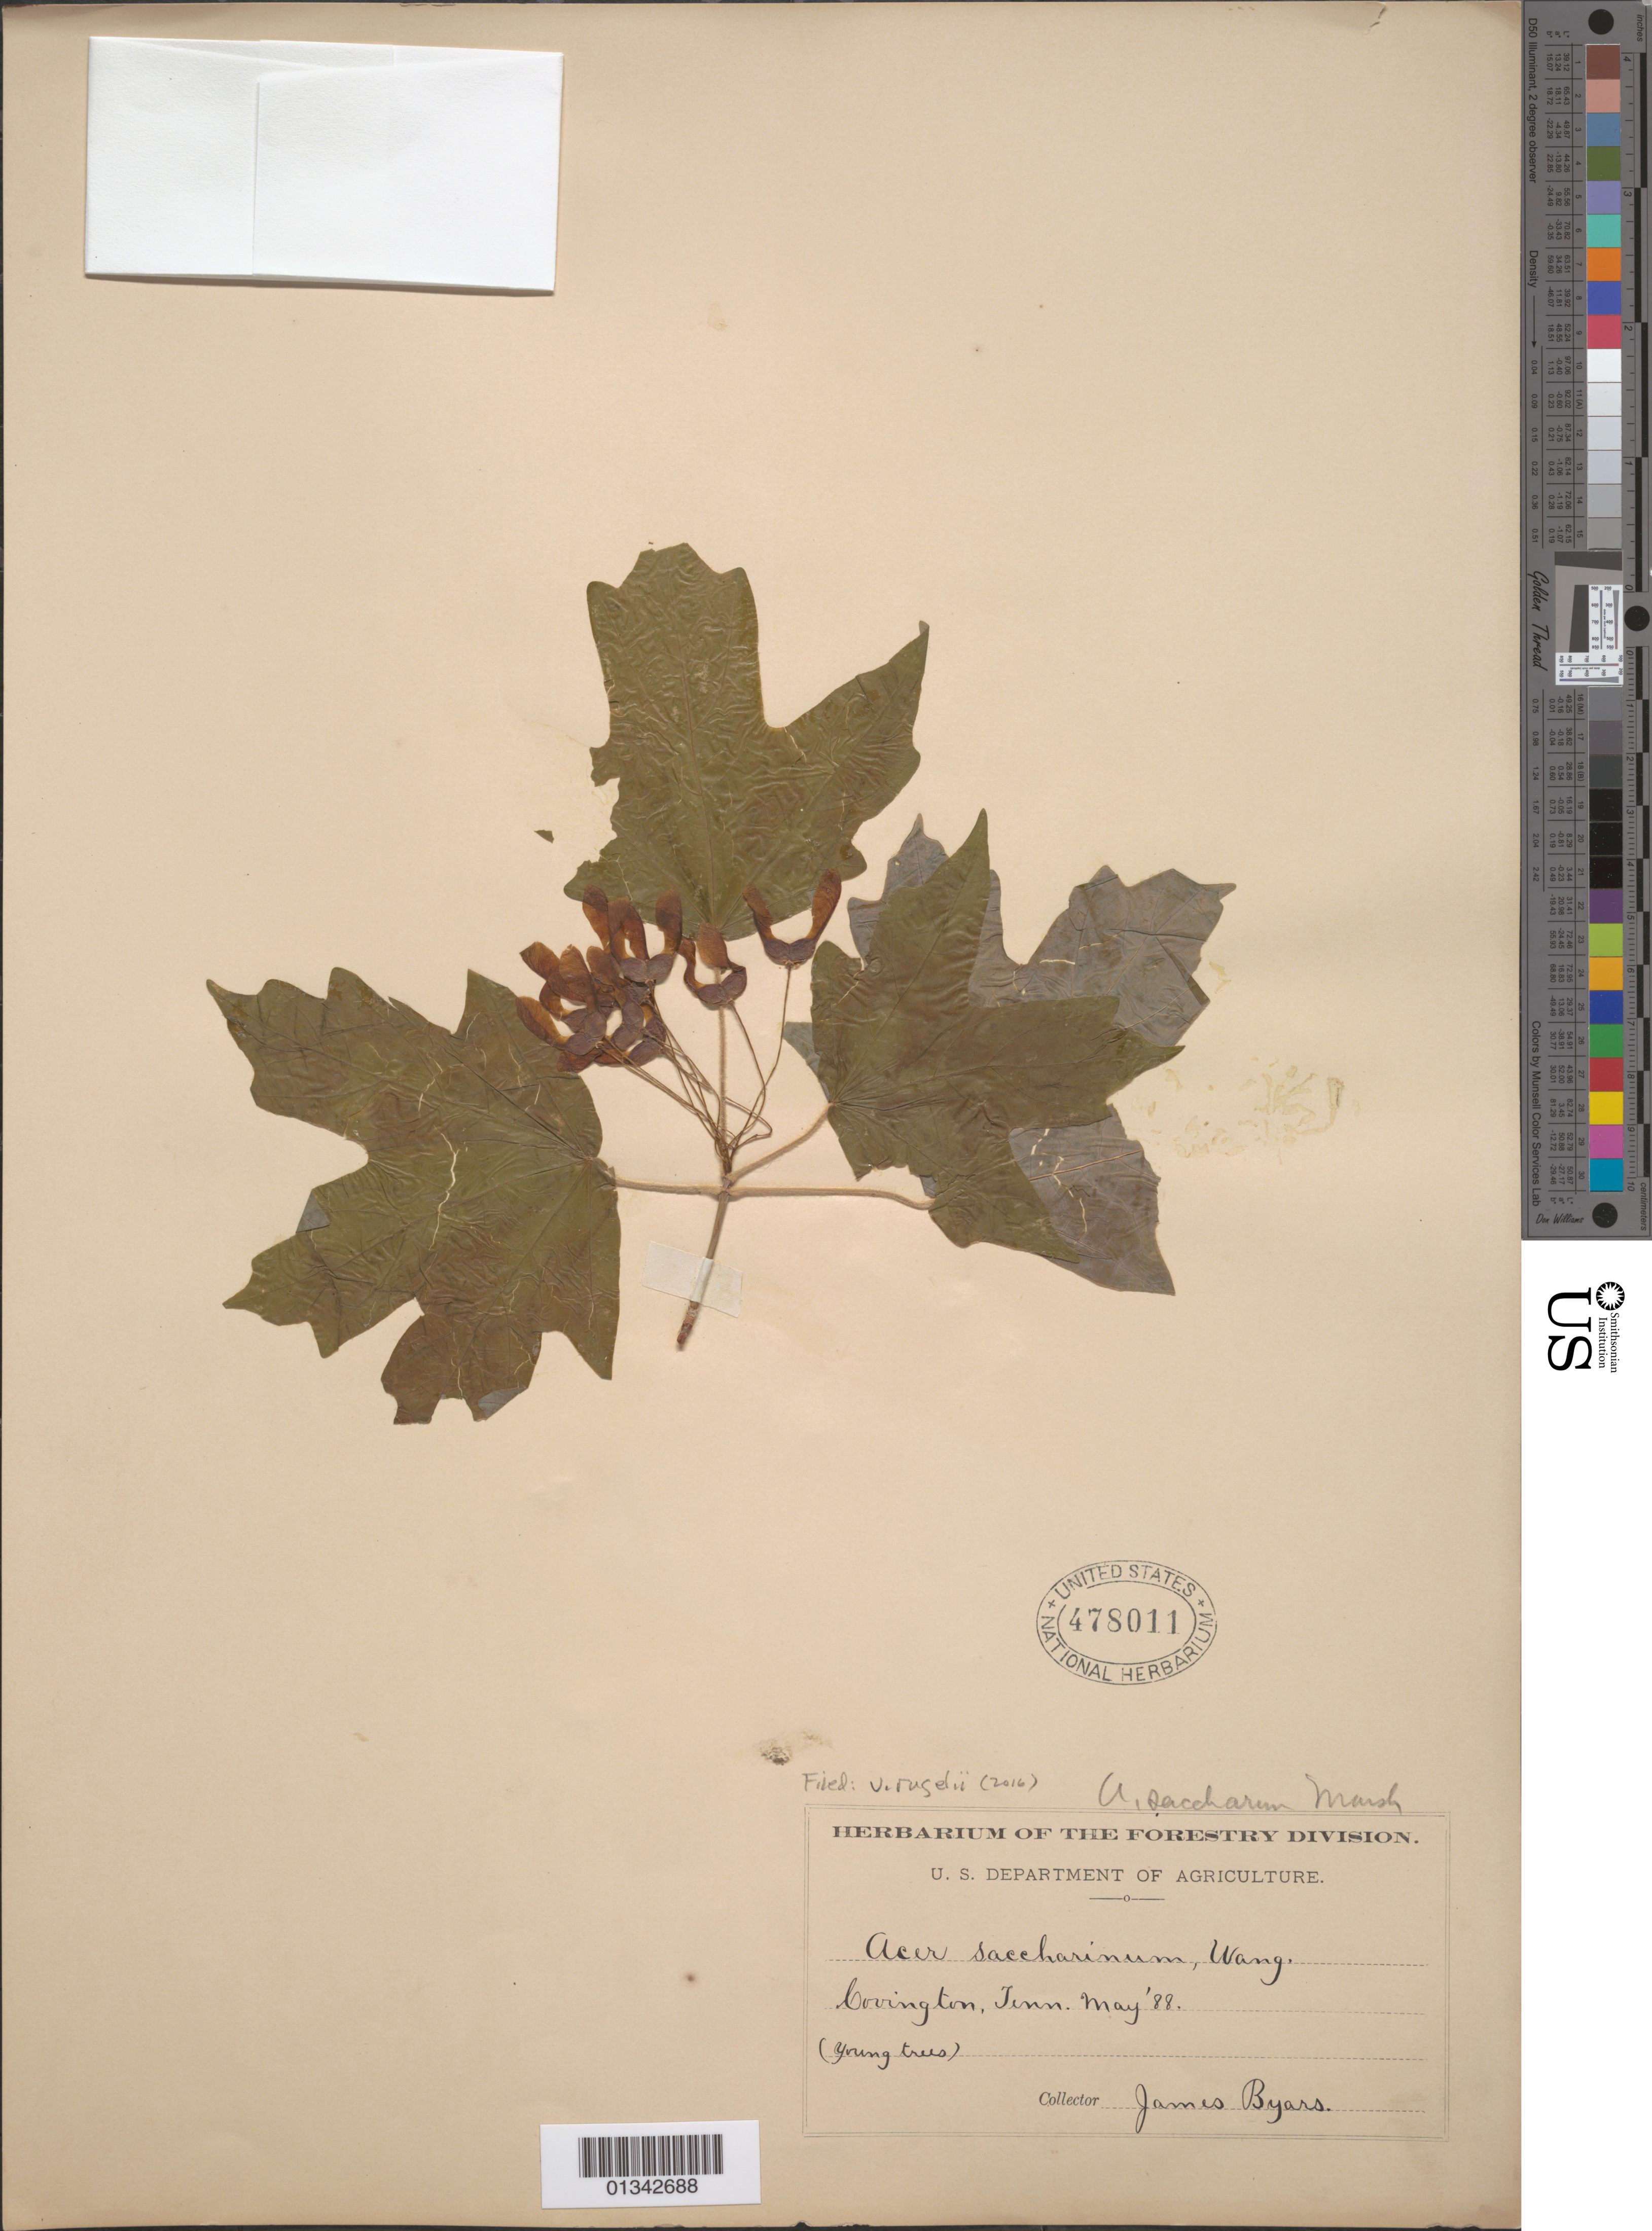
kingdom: Plantae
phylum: Tracheophyta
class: Magnoliopsida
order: Sapindales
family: Sapindaceae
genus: Acer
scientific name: Acer saccharum var. rugelii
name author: (Pax) Rehder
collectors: J. Byars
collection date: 1888-05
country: United States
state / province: Tennessee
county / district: Tipton County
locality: Covington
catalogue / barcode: US 478011